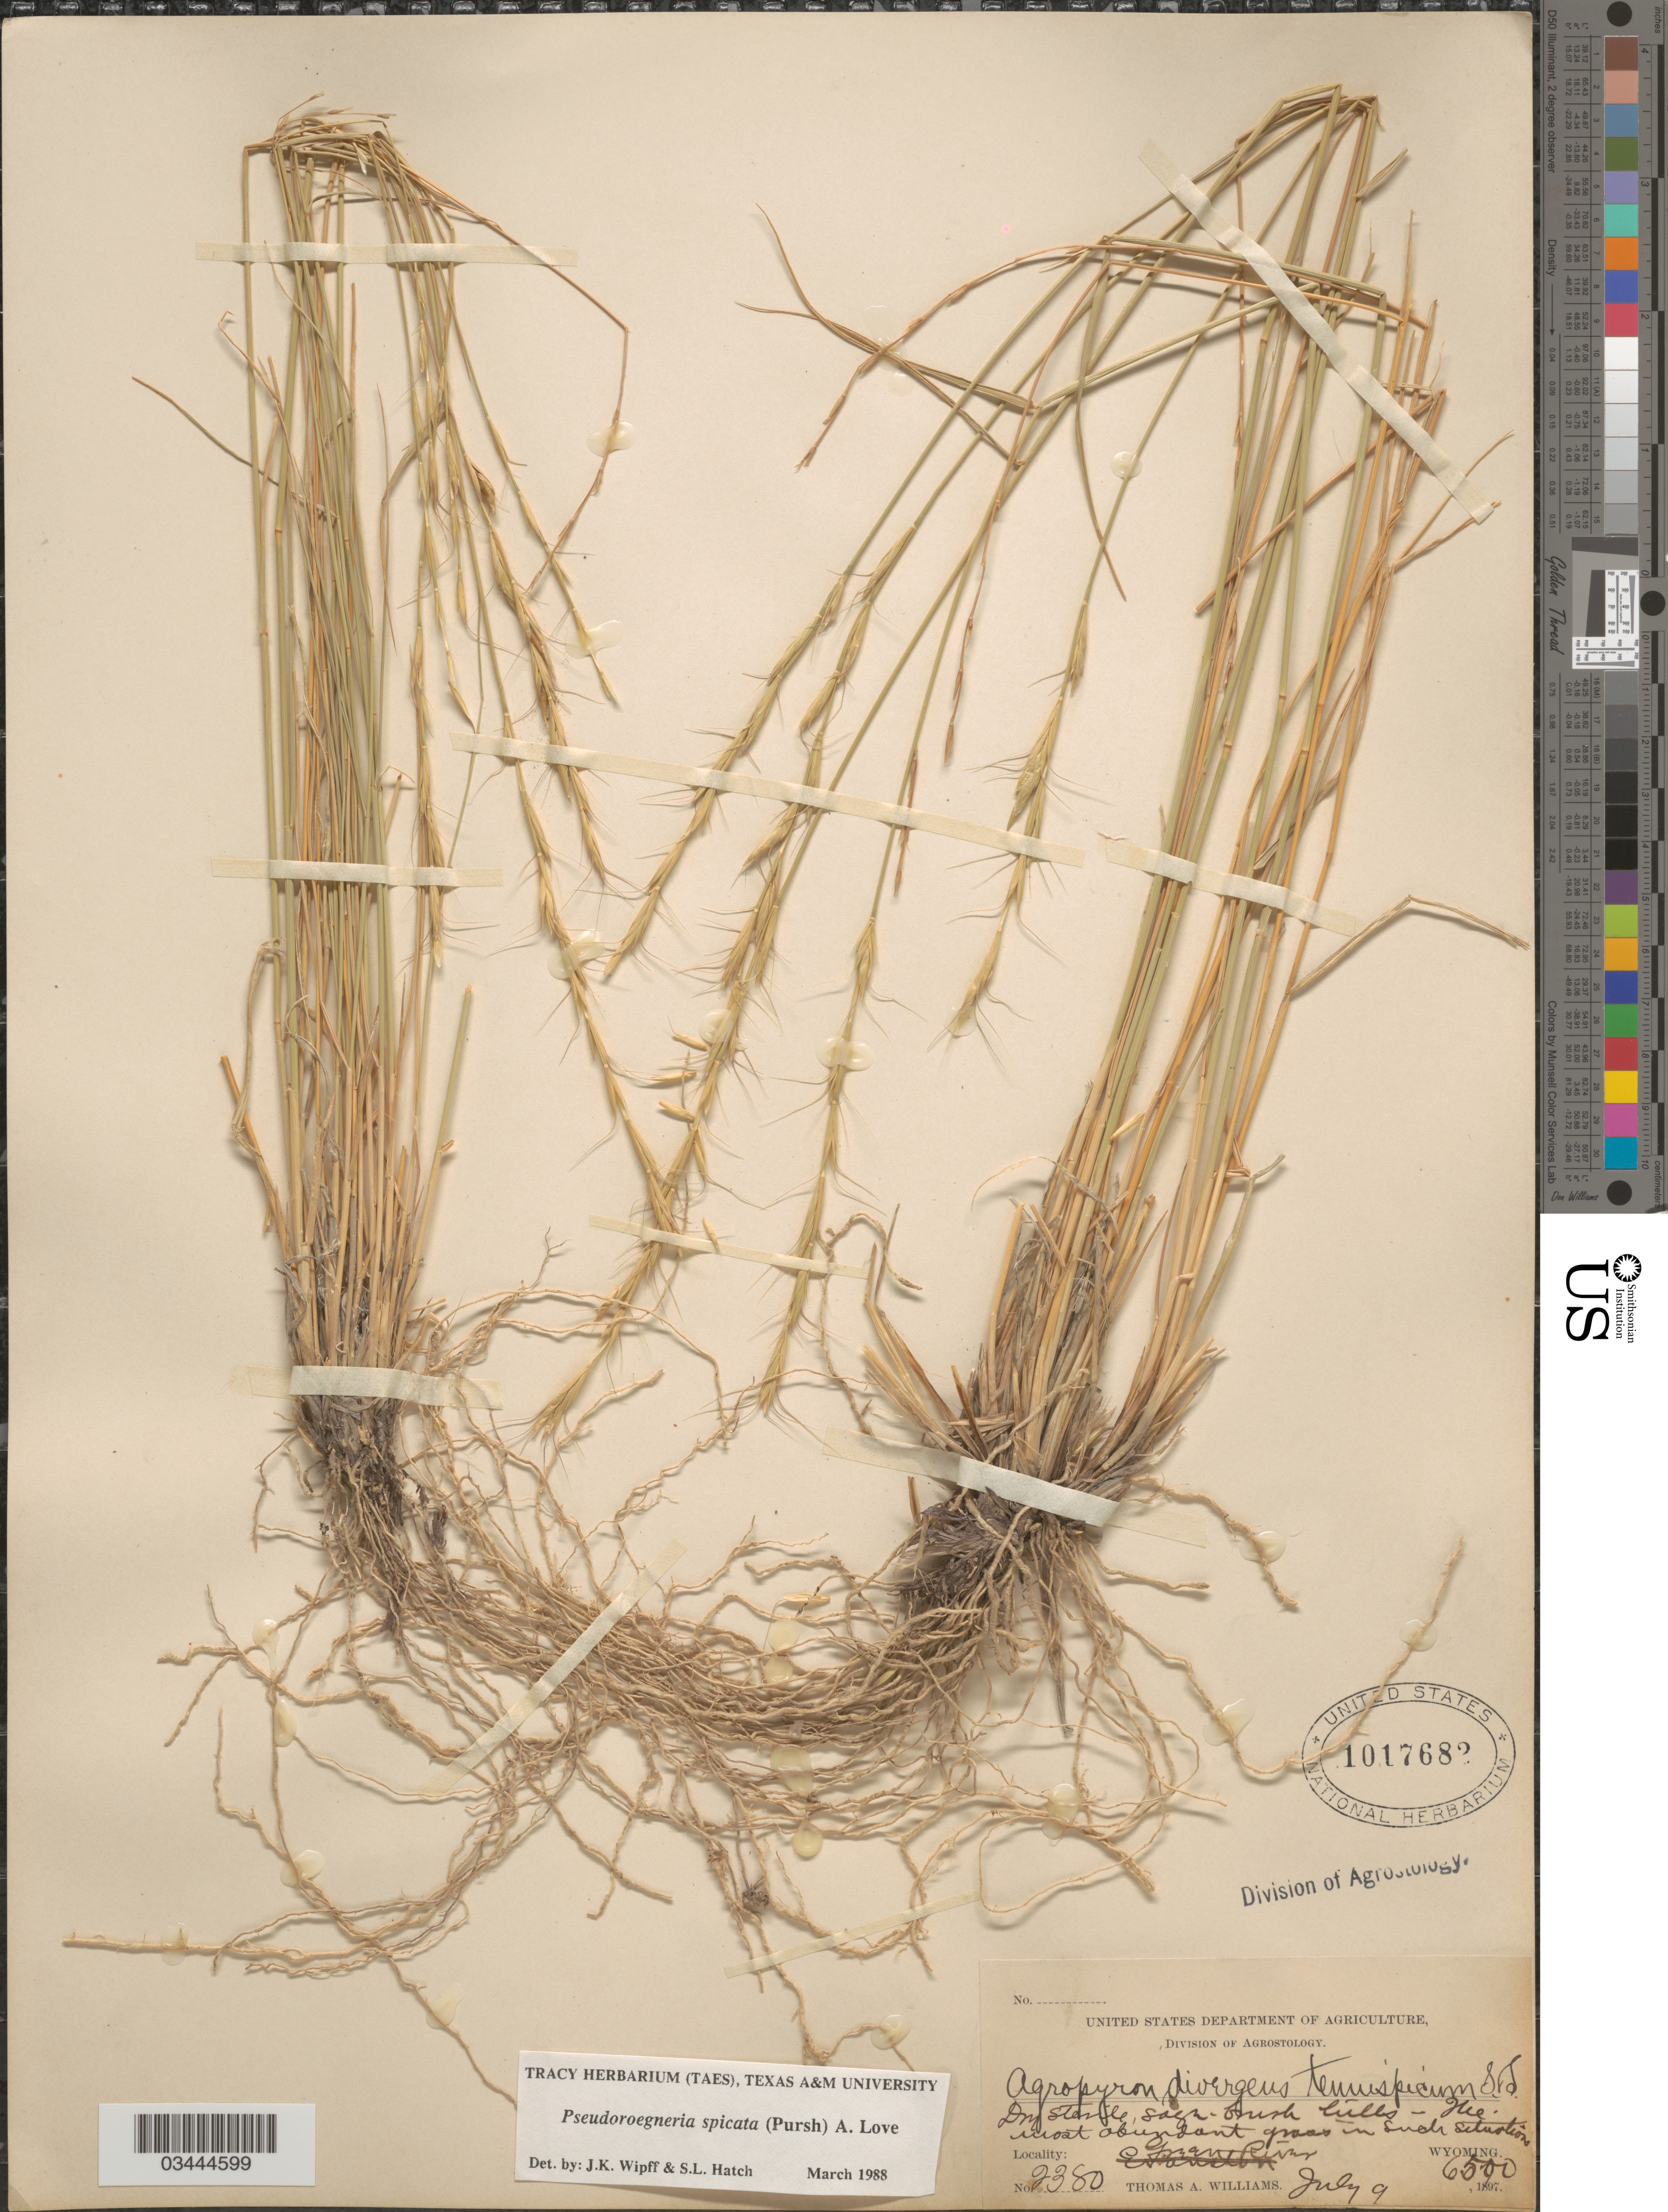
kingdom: Plantae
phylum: Tracheophyta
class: Liliopsida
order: Poales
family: Poaceae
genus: Pseudoroegneria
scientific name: Pseudoroegneria spicata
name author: (Pursh) Á. Löve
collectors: T. A. Williams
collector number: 2380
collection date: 1897-07-09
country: United States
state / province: Wyoming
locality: Grant River.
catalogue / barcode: US 1017682